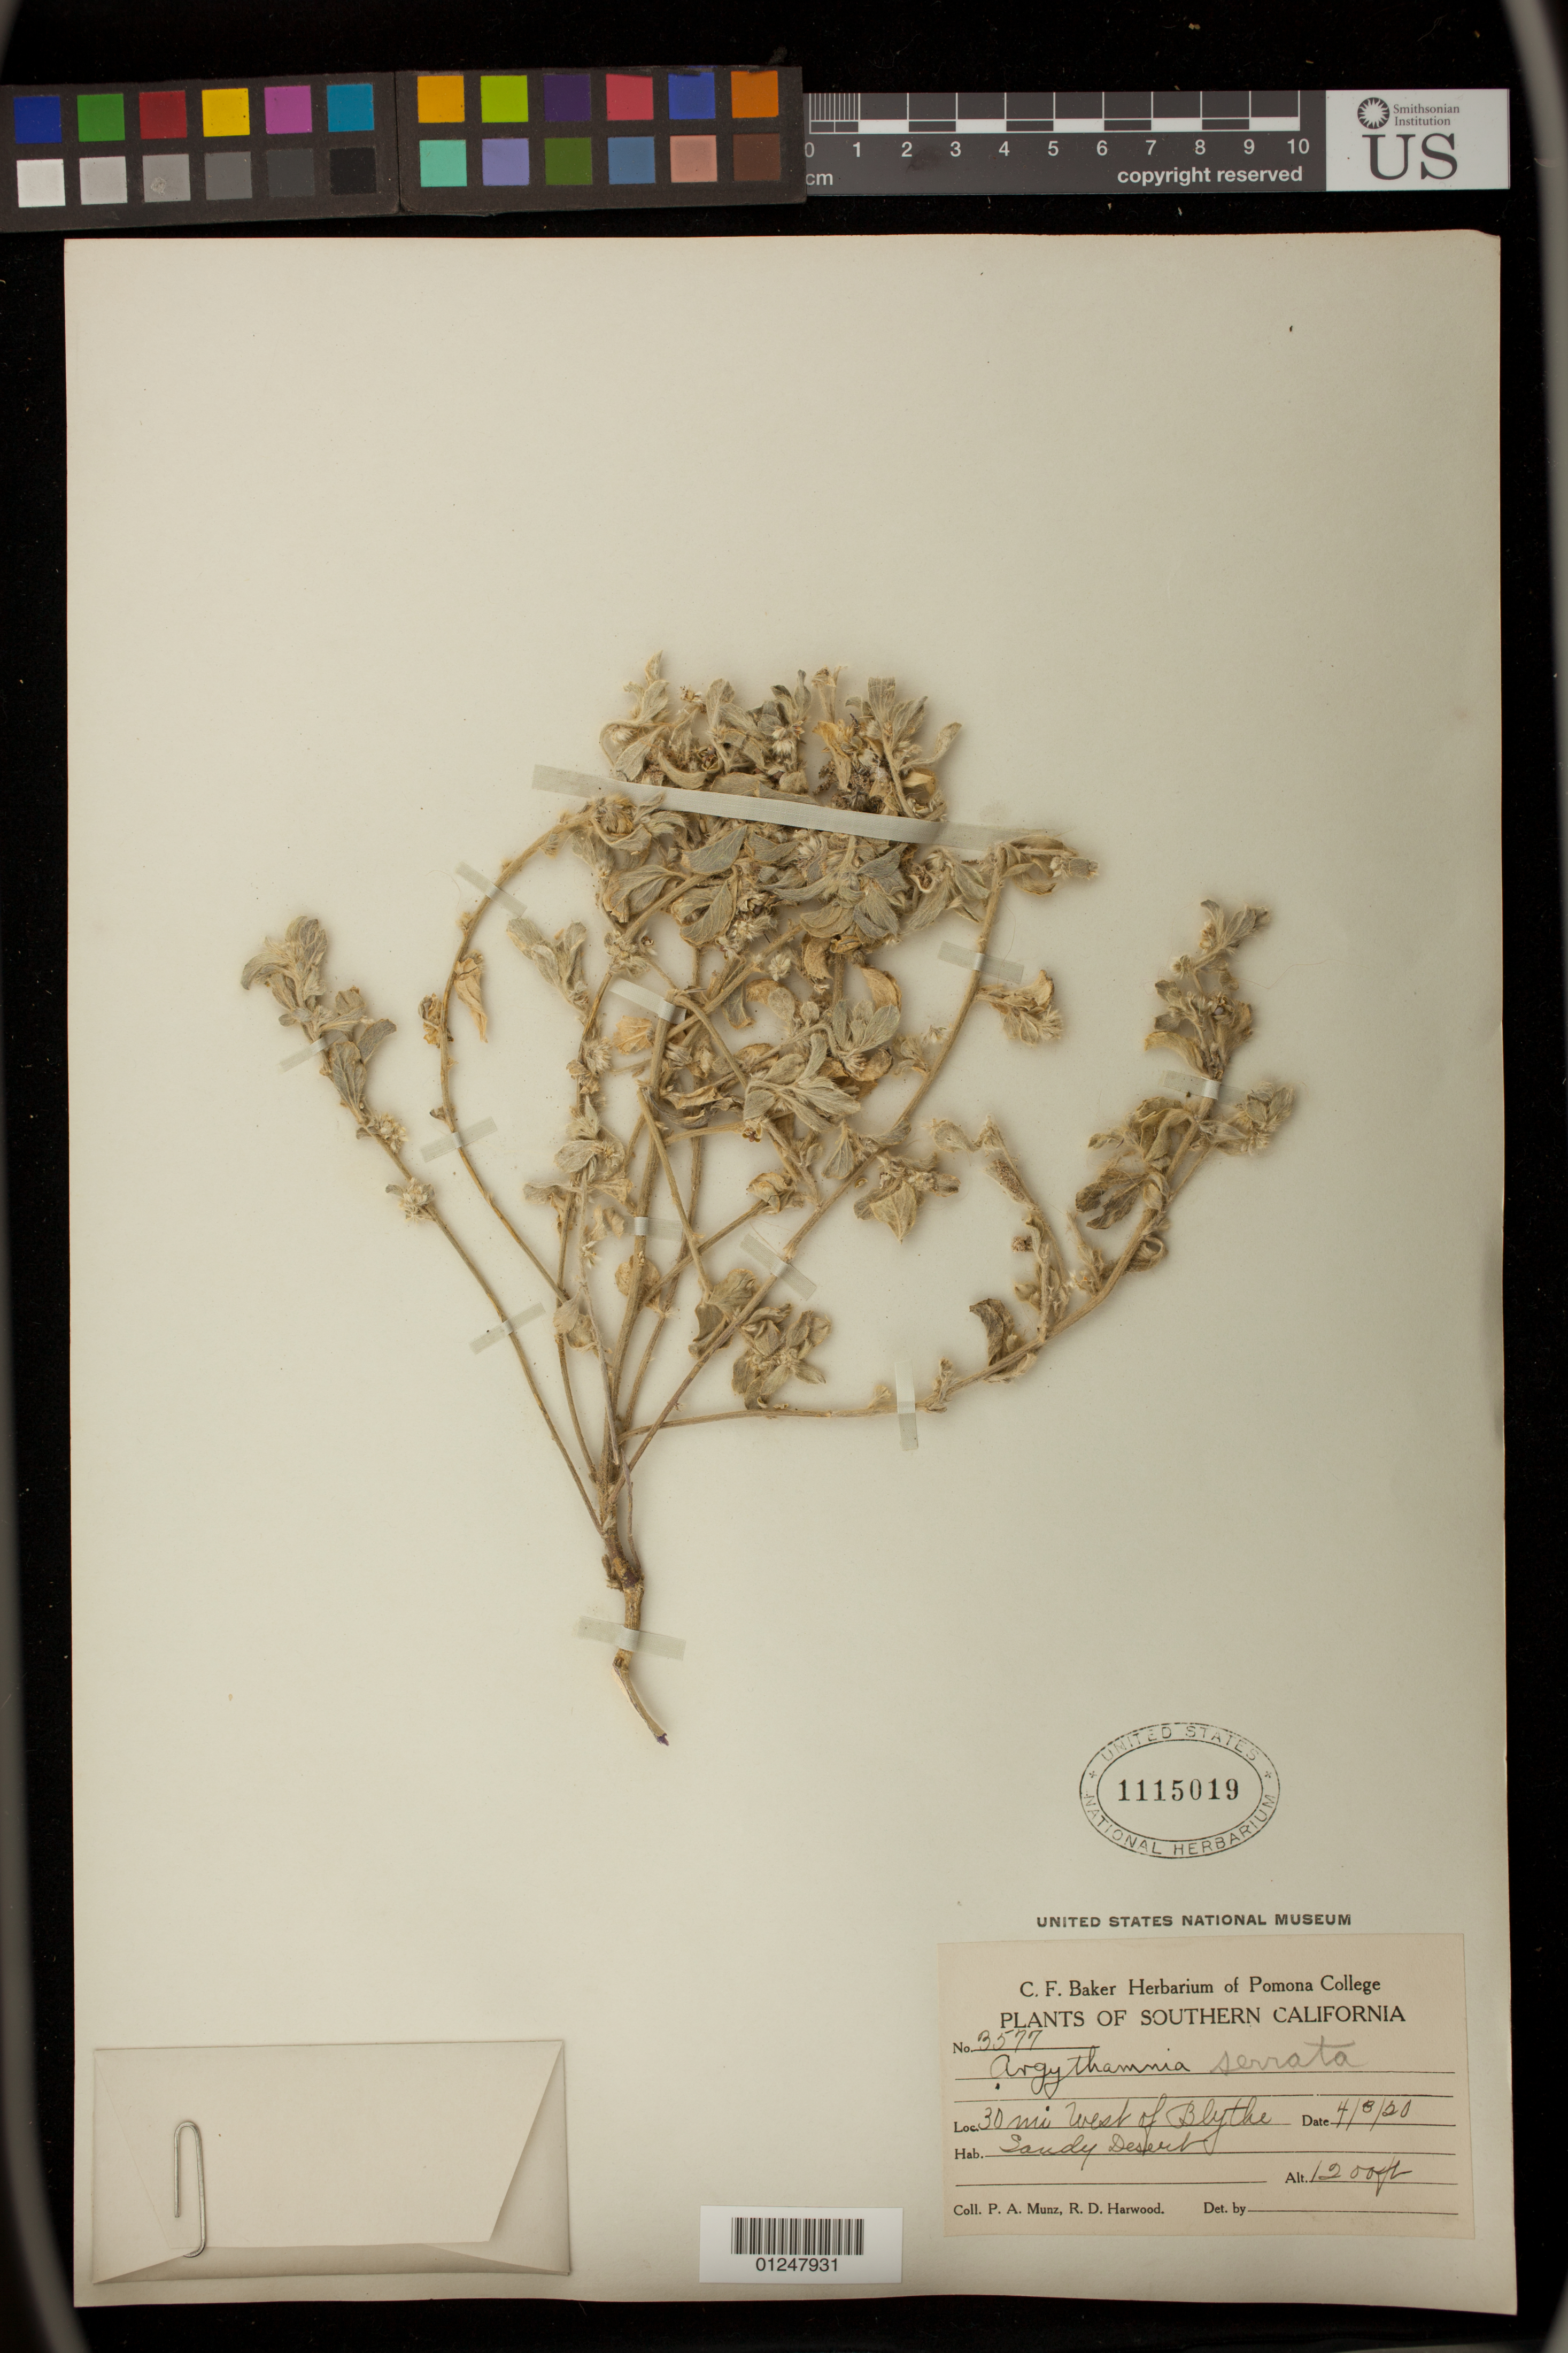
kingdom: Plantae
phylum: Tracheophyta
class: Magnoliopsida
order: Malpighiales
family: Euphorbiaceae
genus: Argythamnia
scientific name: Argythamnia serrata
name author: (Torr.) Müll. Arg.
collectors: P. A. Munz & R. Harwood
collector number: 3577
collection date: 1920-04-08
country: United States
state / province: California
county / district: Riverside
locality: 30 mi West of Blythe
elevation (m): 366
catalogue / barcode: US 1115019